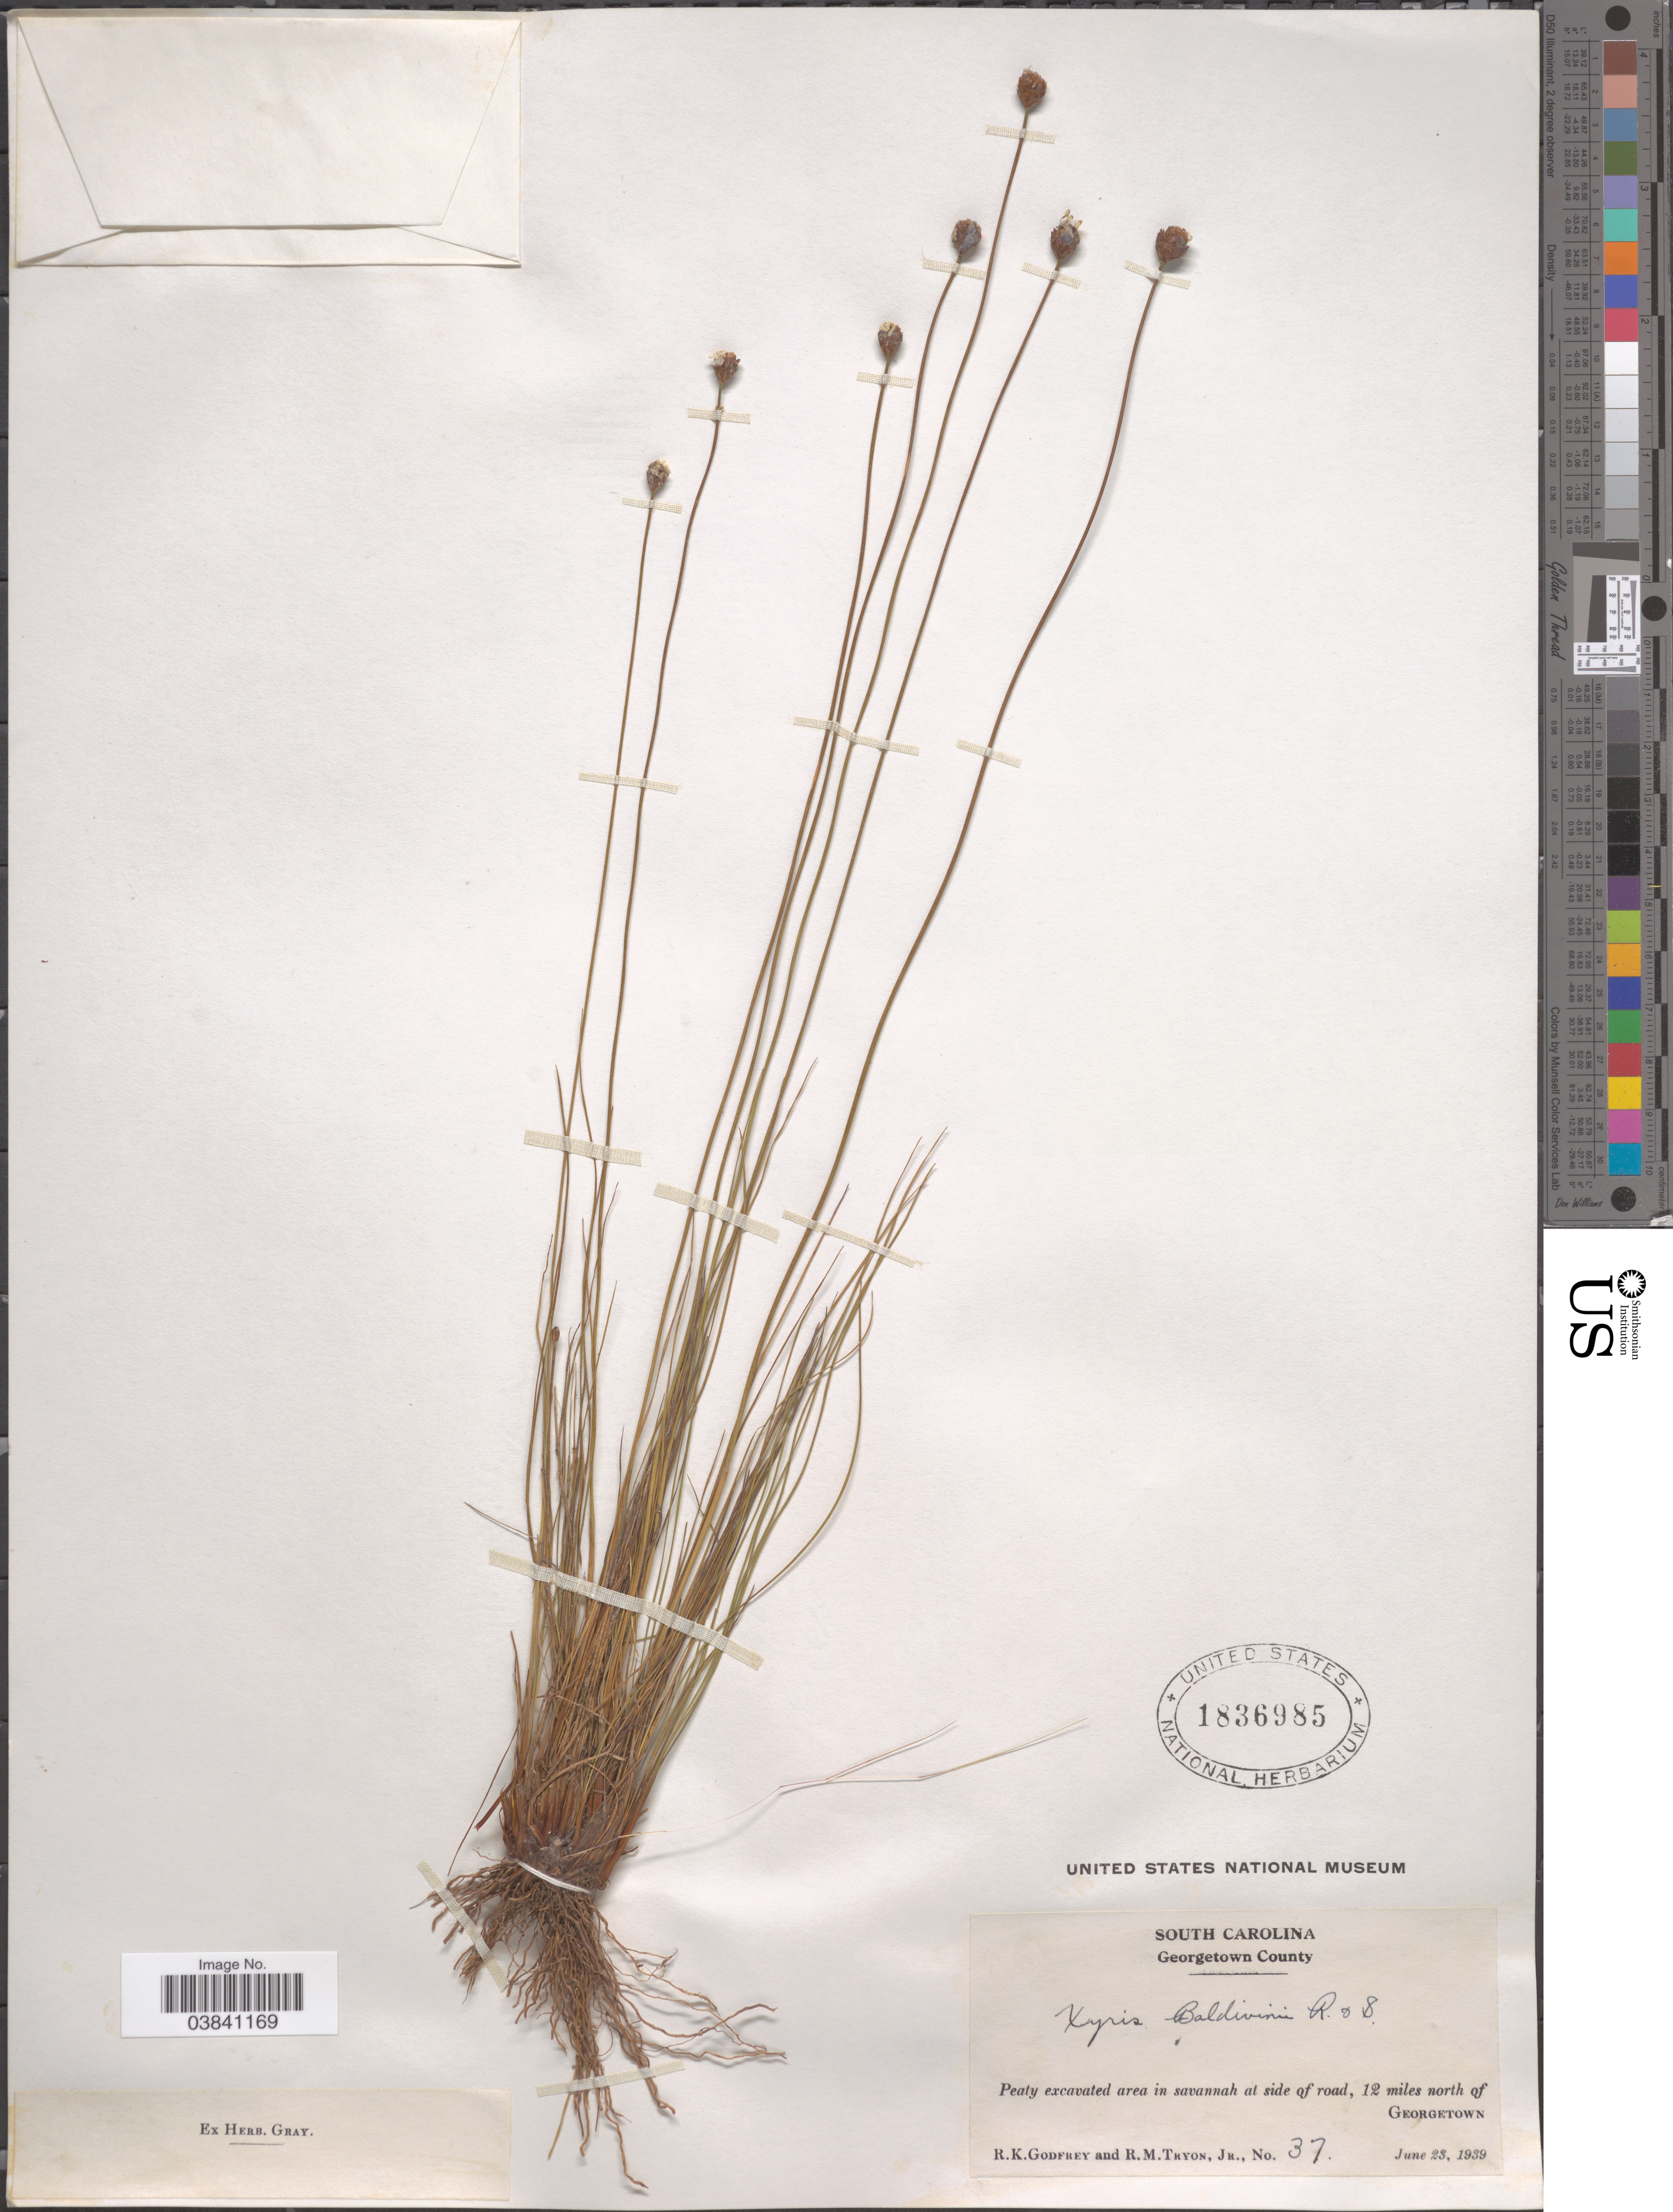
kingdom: Plantae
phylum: Tracheophyta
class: Liliopsida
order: Poales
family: Xyridaceae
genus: Xyris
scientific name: Xyris baldwiniana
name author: Schult.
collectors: R. K. Godfrey & R. Tryon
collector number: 37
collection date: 1939-06-23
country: United States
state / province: South Carolina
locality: Georgetown County. Peaty excavated area in savannah at side of road, 12 miles north of Georgetown.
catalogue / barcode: US 1836985